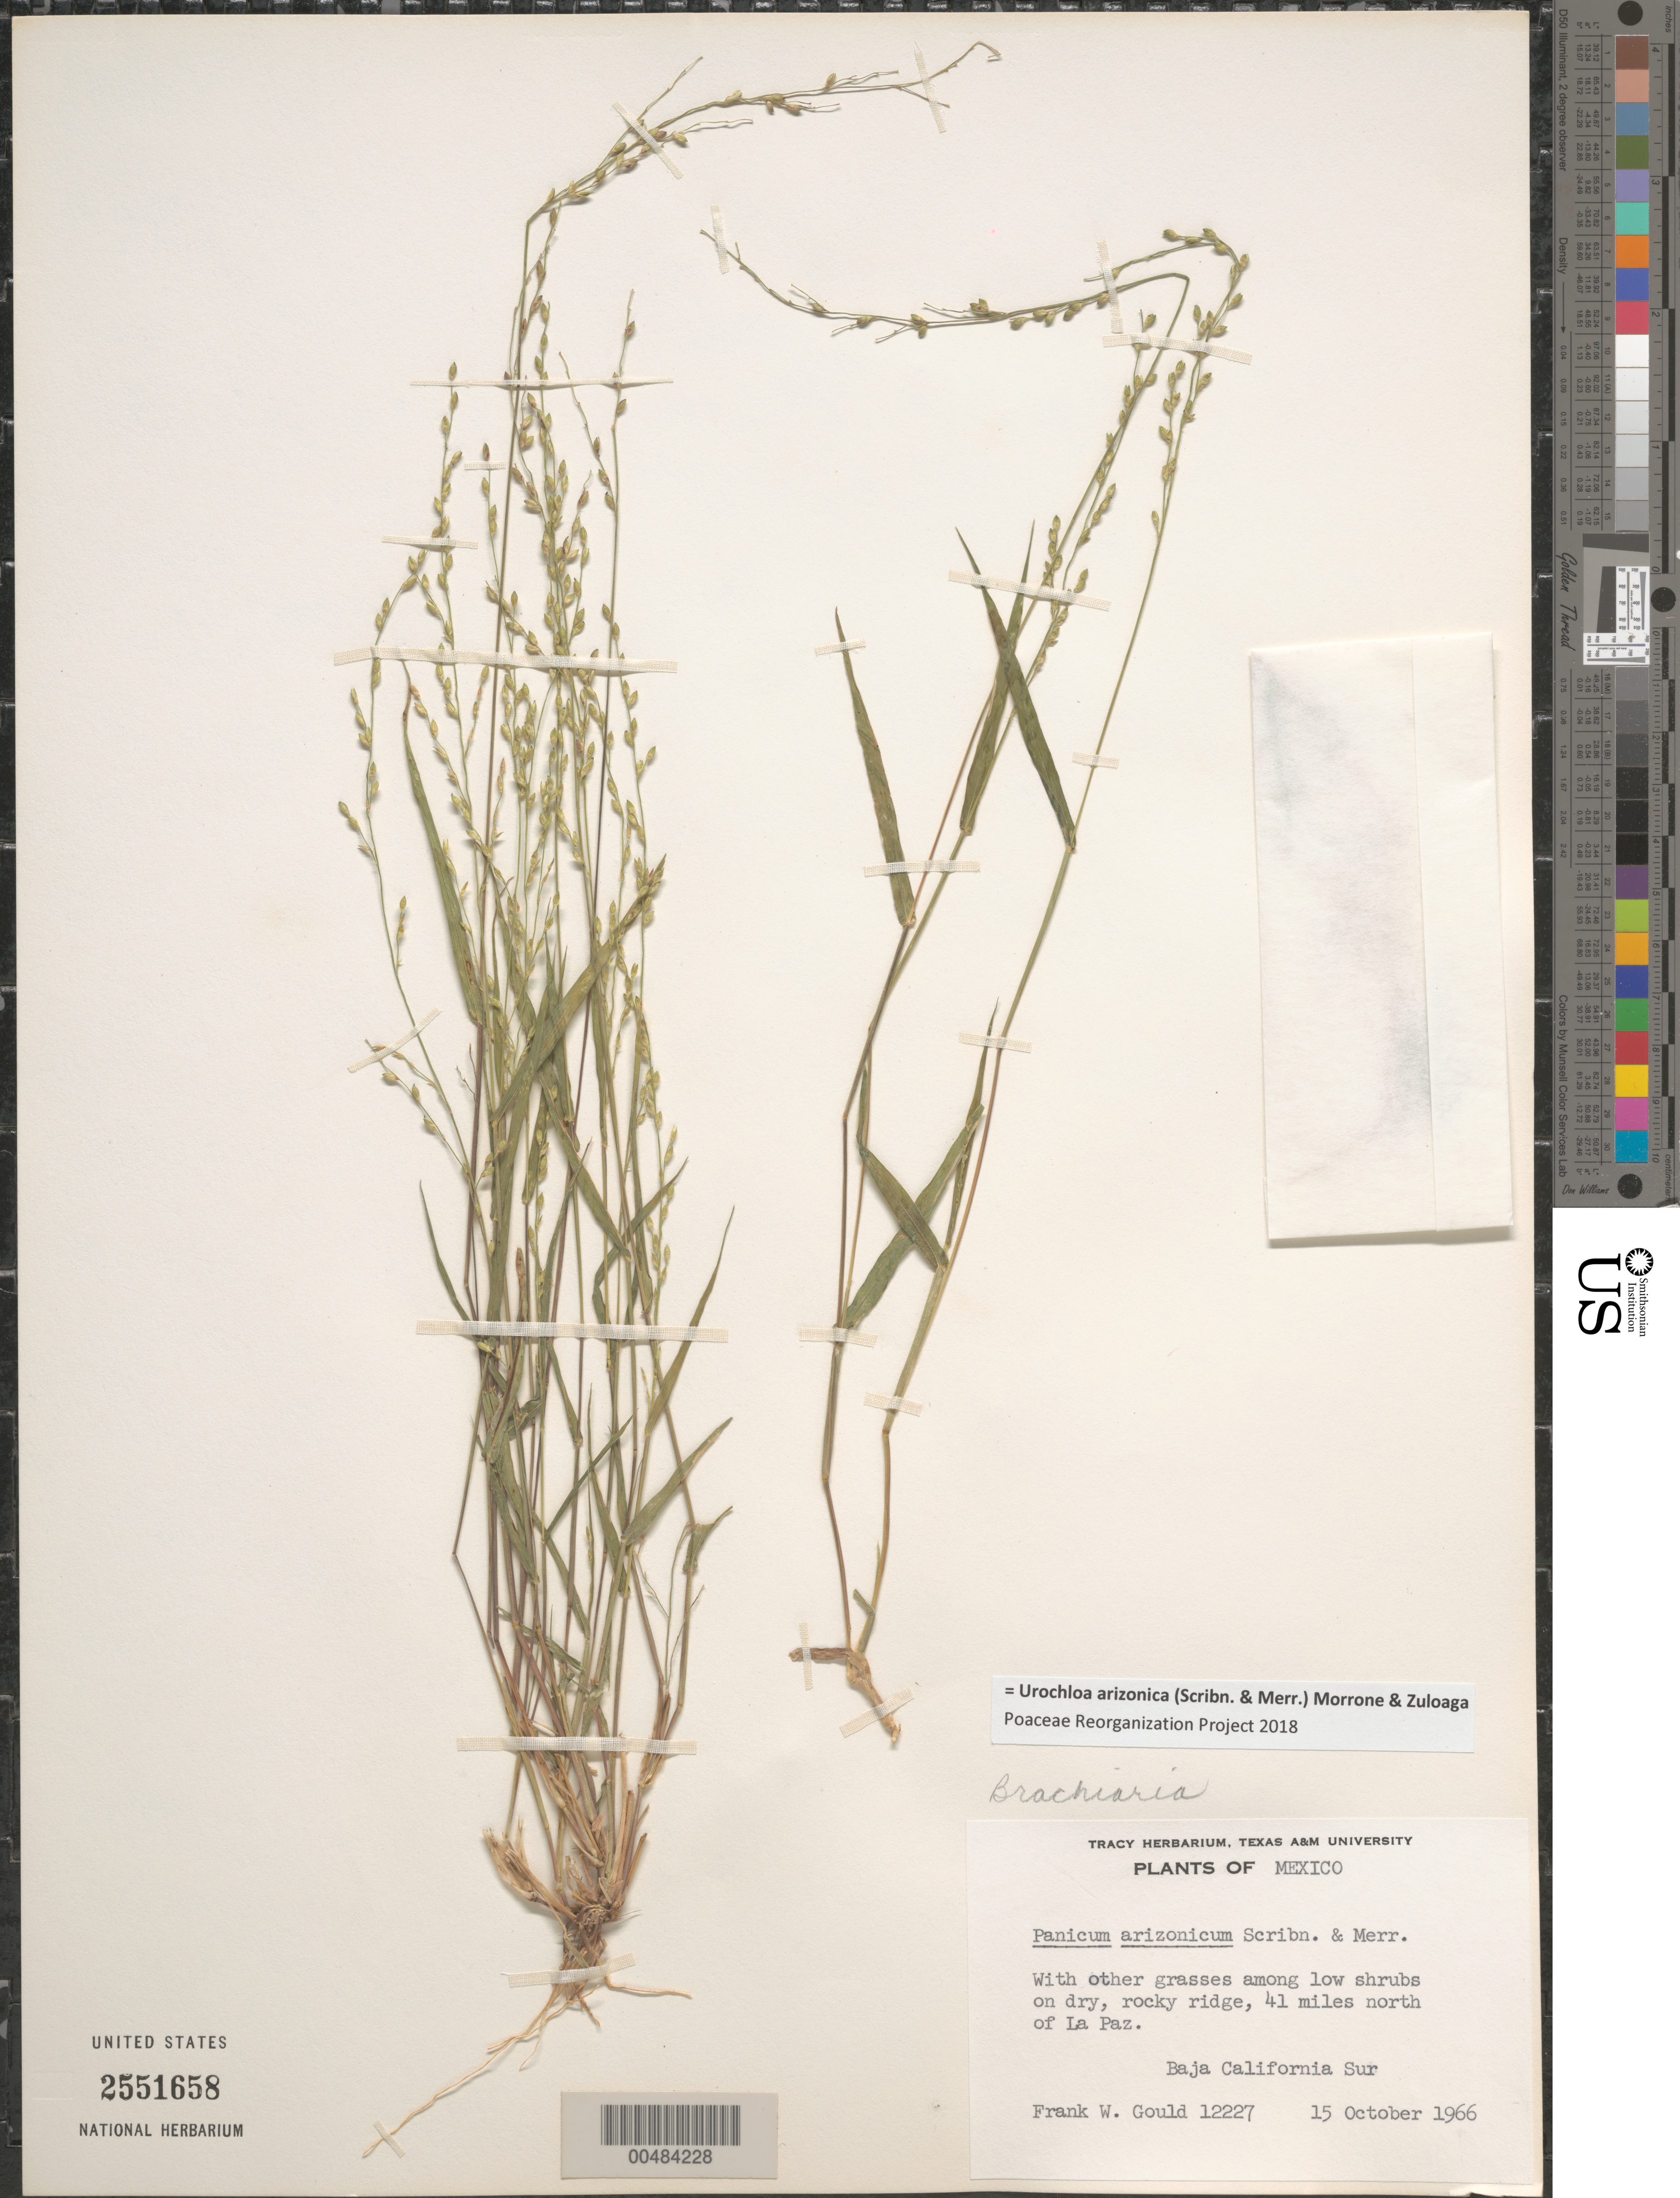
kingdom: Plantae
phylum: Tracheophyta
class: Liliopsida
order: Poales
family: Poaceae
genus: Brachiaria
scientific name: Brachiaria arizonicum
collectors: F. W. Gould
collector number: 12227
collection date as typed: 15 Oct 1966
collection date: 1966-10-15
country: Mexico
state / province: Baja California Sur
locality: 41 mi N of La Paz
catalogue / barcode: US 2551658